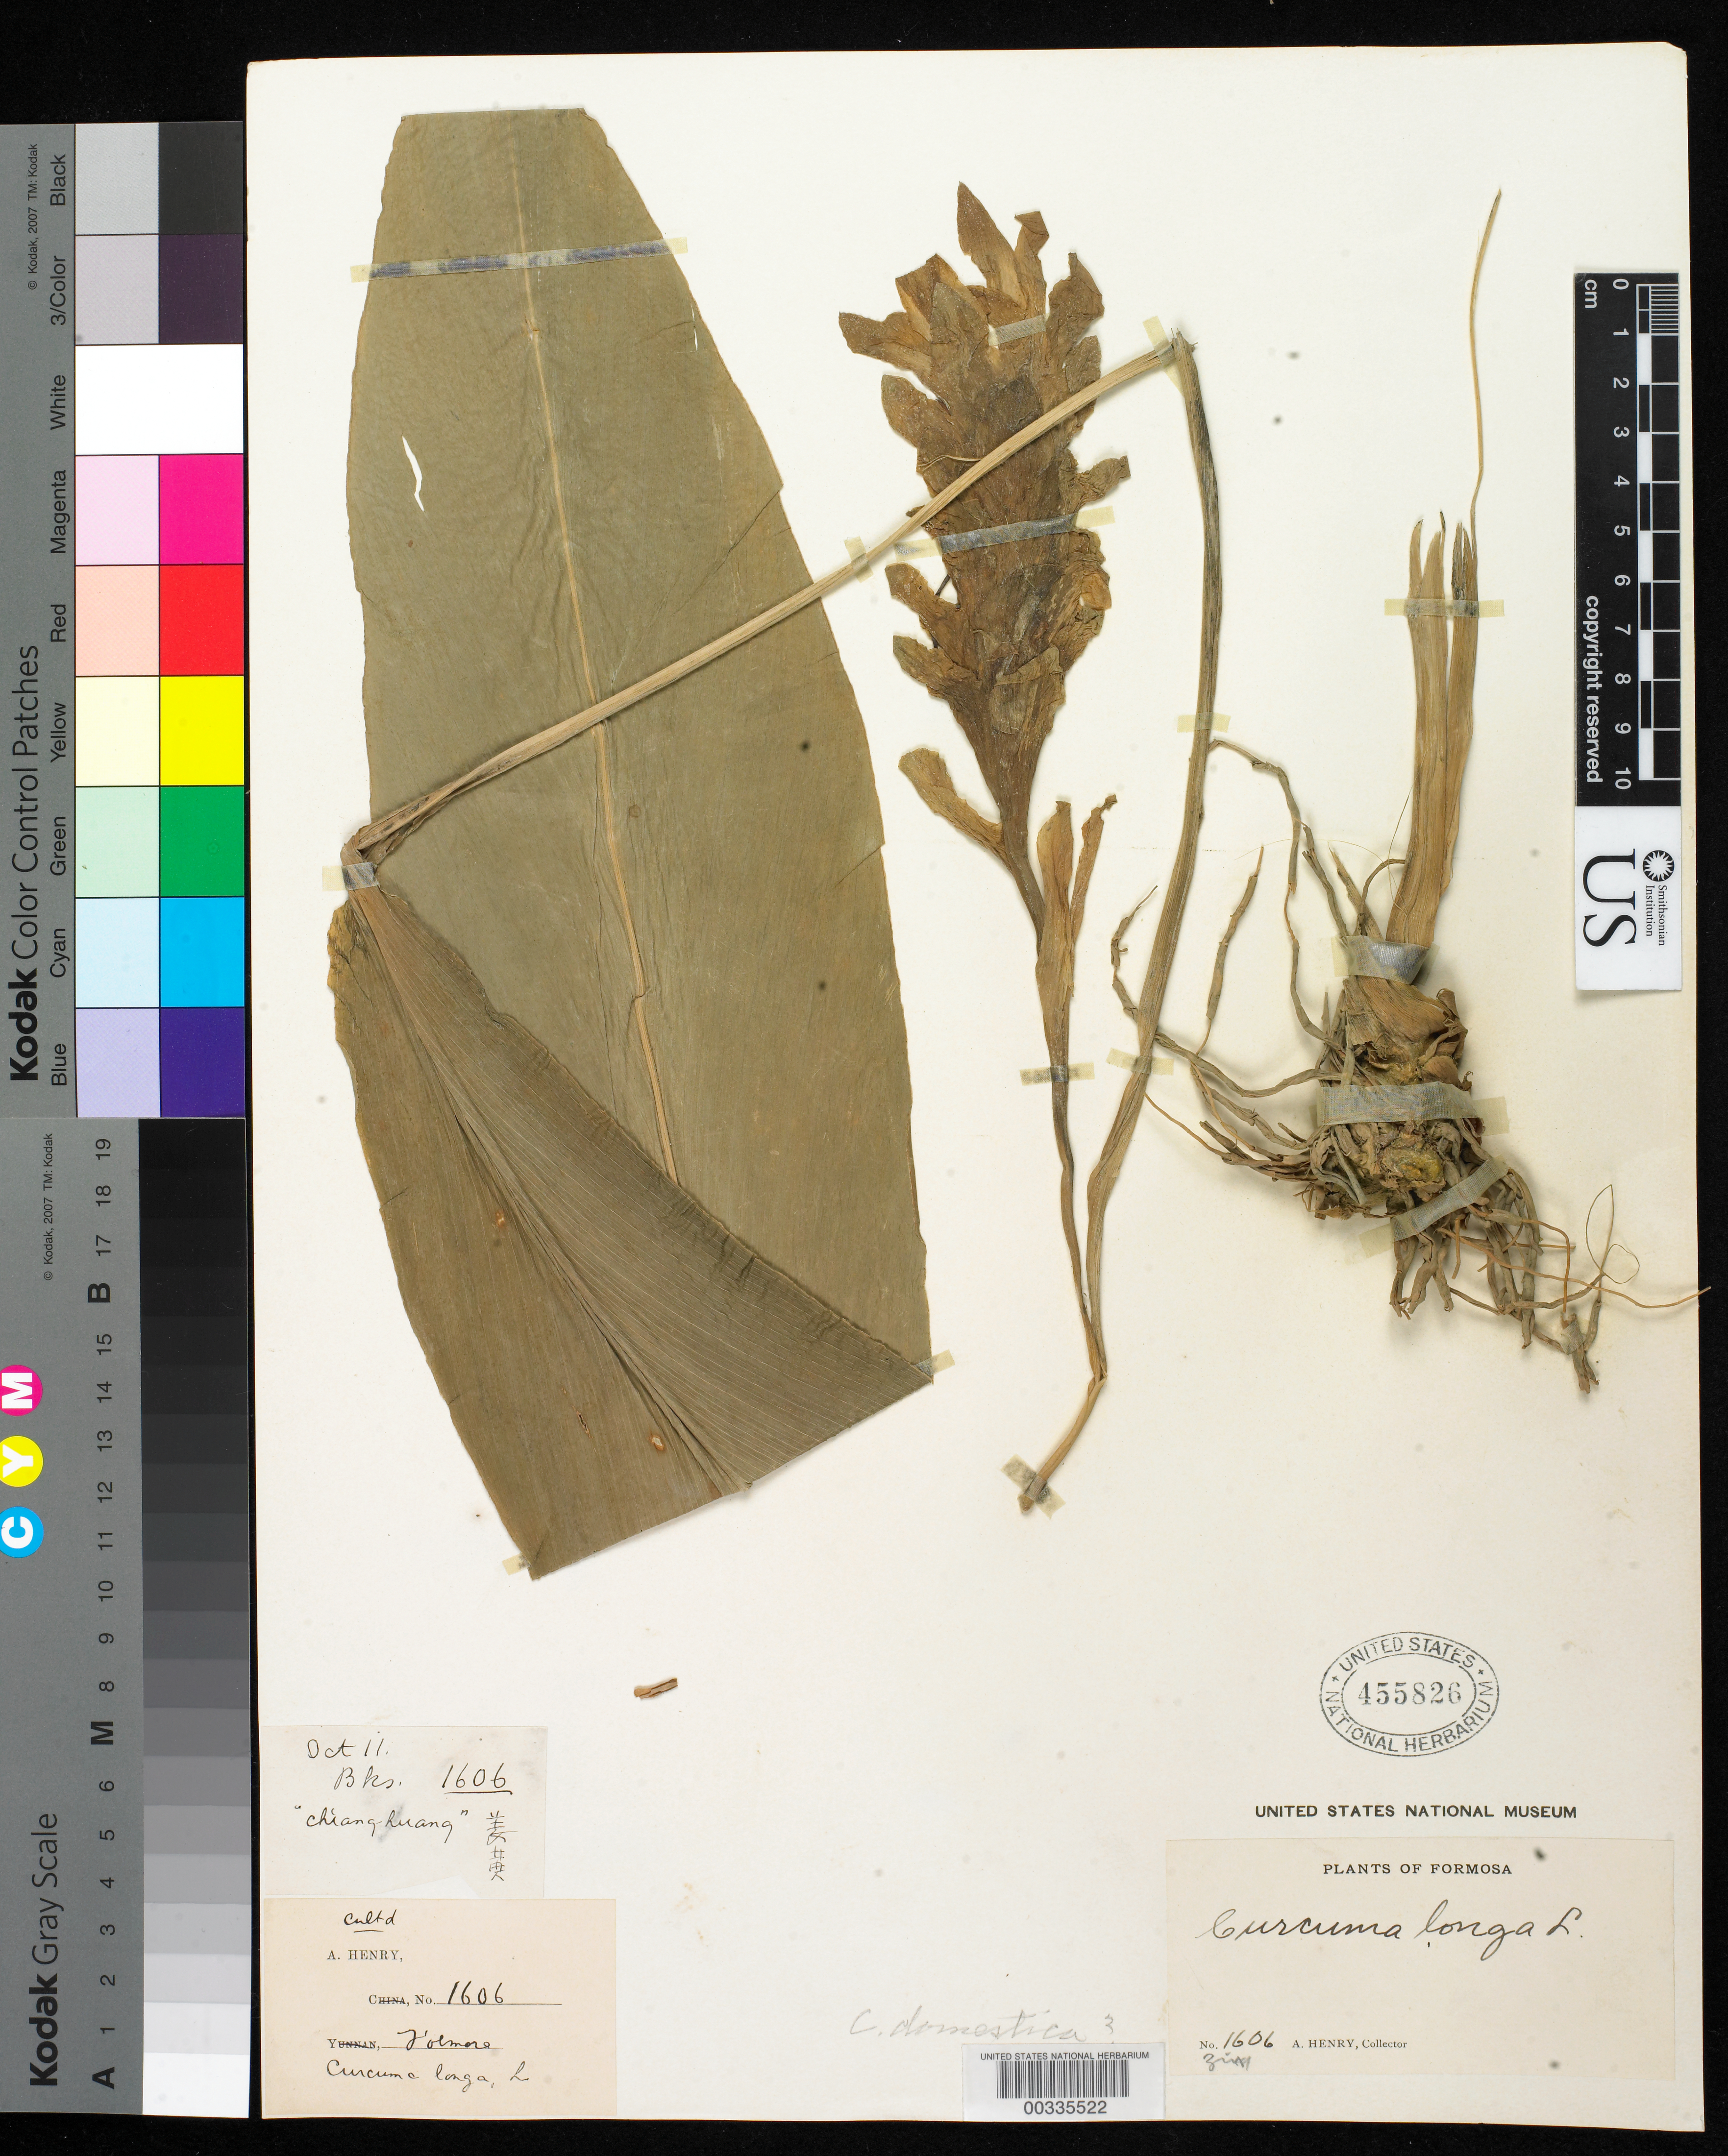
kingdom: Plantae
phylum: Tracheophyta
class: Liliopsida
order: Zingiberales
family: Zingiberaceae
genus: Curcuma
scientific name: Curcuma domestica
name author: Valeton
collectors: A. Henry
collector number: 1606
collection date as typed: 11 Oct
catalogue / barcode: US 455826